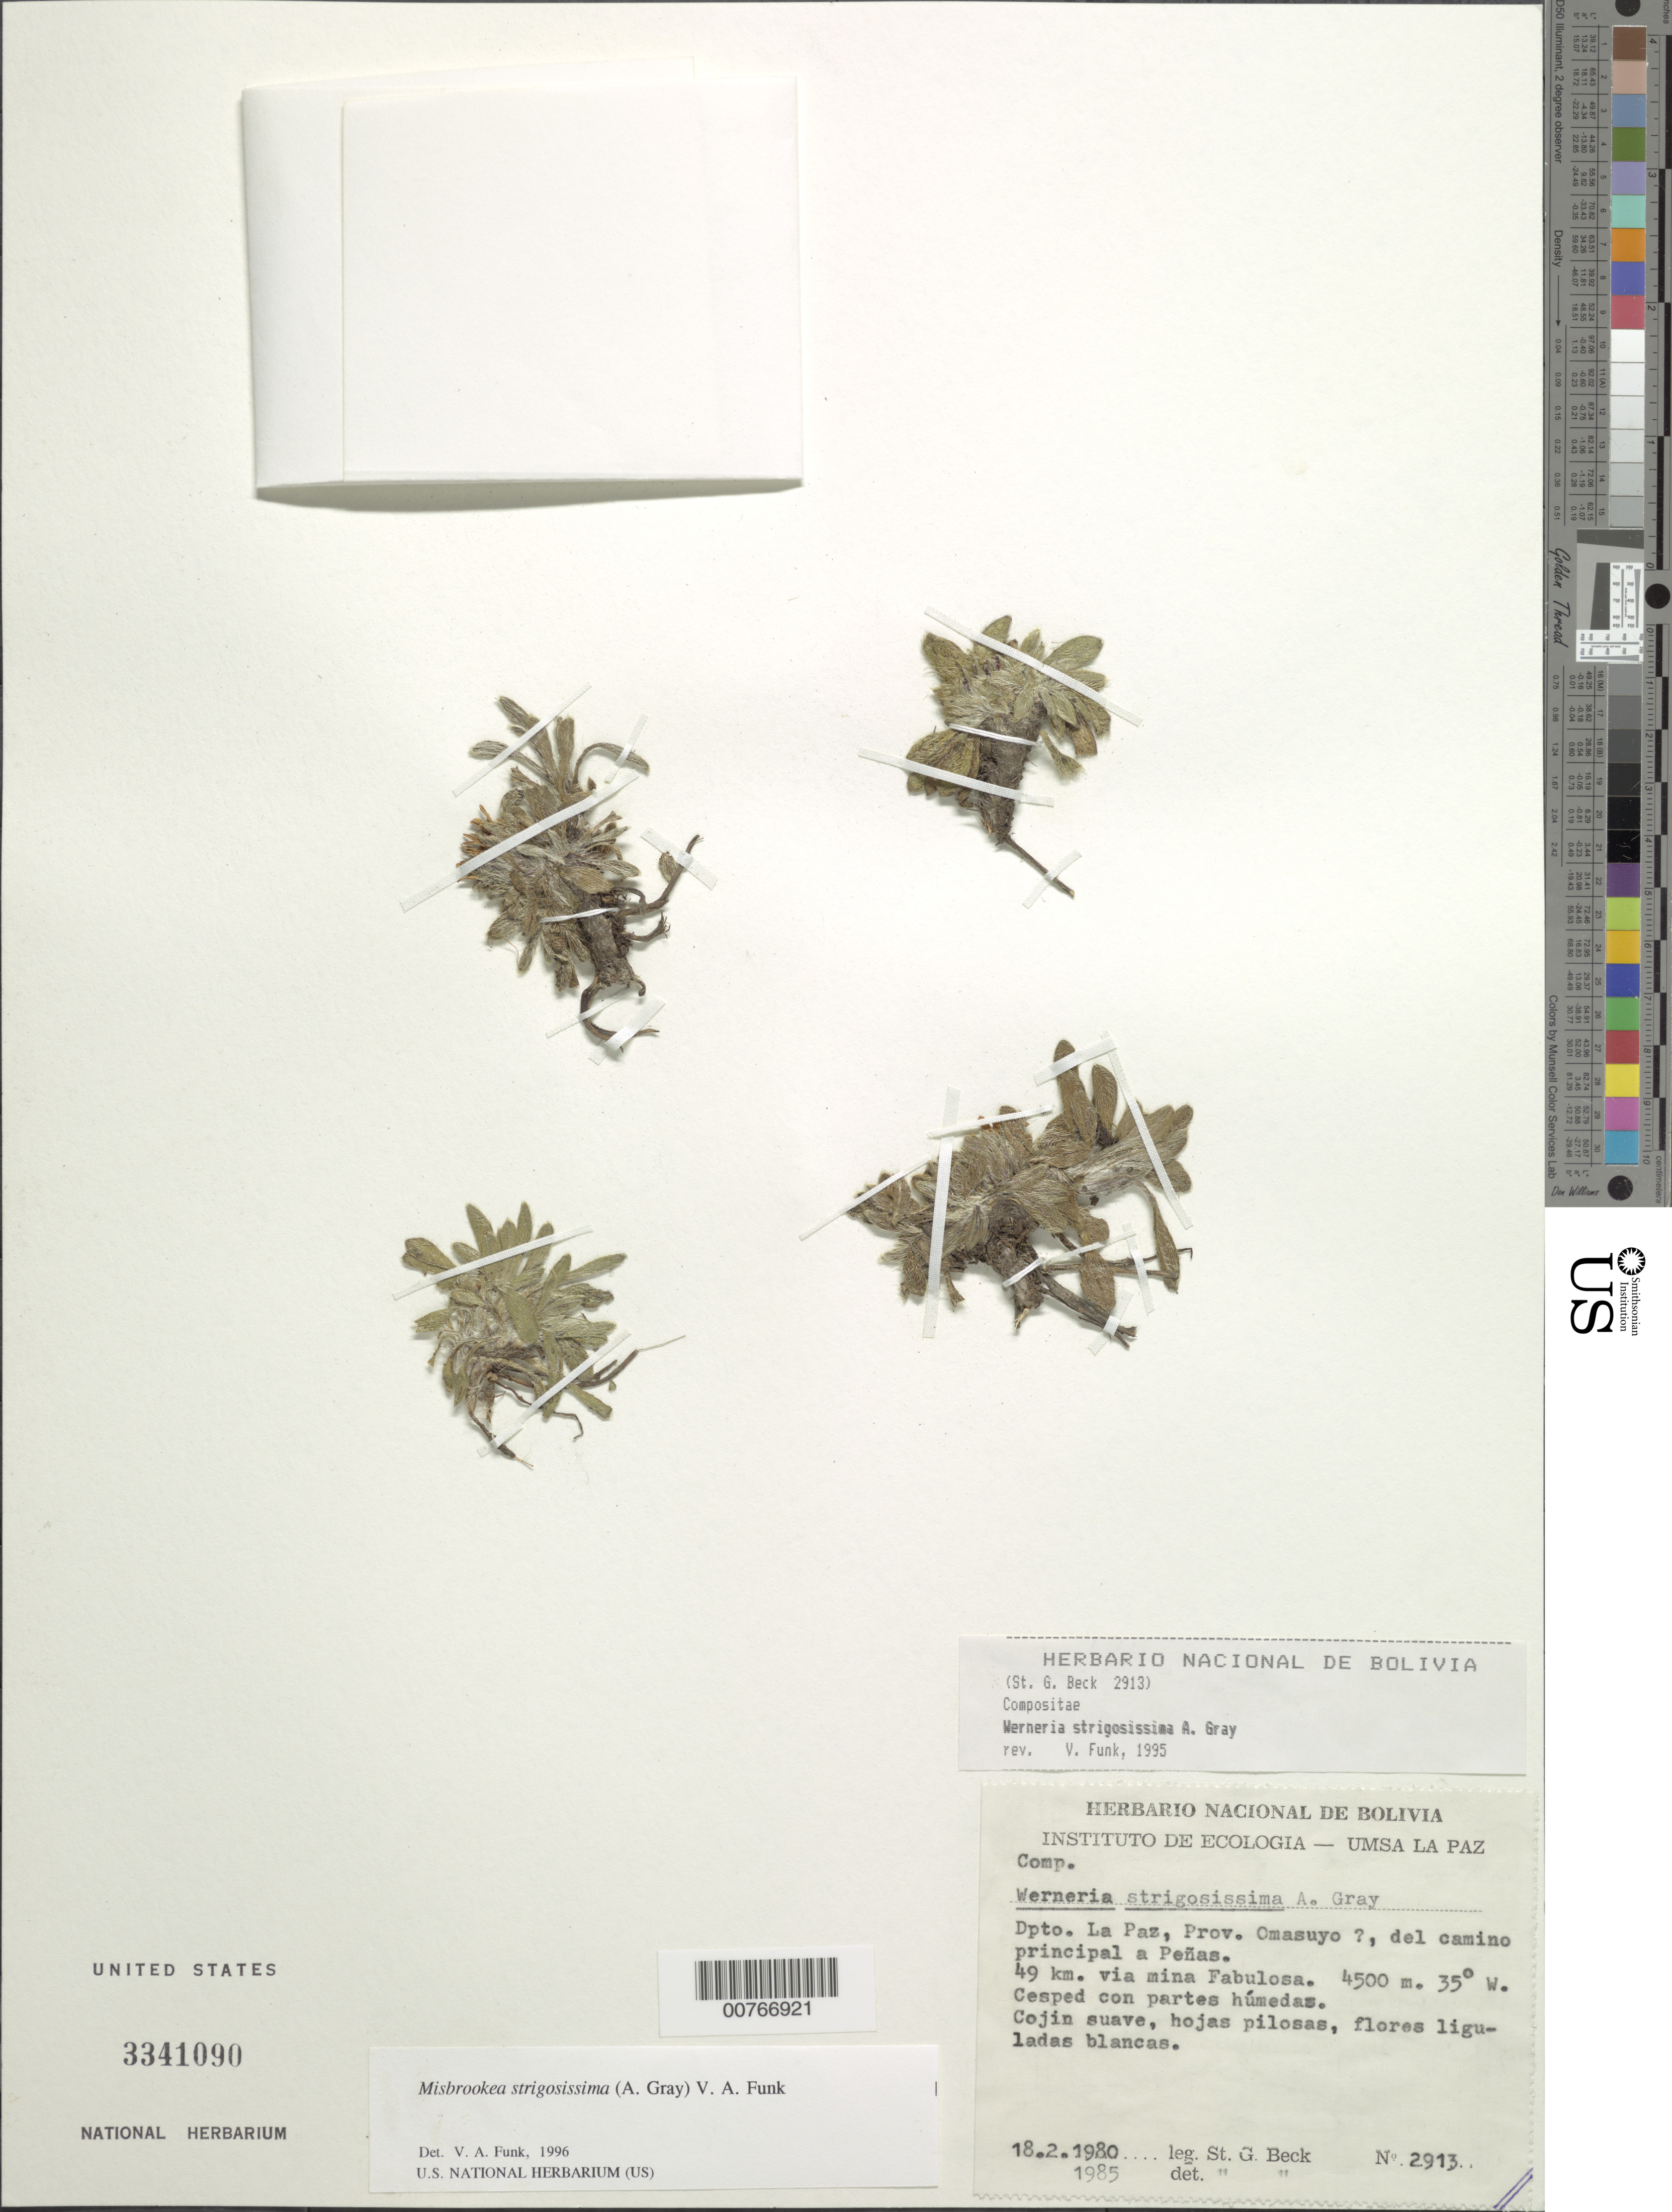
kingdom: Plantae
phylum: Tracheophyta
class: Magnoliopsida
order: Asterales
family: Asteraceae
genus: Misbrookea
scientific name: Misbrookea strigosissima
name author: (A. Gray) V.A. Funk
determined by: Funk, Vicki A., (BOT), Smithsonian Institution - National Museum of Natural History (UNITED STATES)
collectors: S. G. Beck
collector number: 2913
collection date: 1980-02-18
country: Bolivia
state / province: La Paz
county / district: Omasuyo ?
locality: Peñas, del camino principal; 49 km via mina Fabulosa. 35° W.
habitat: Cesped con partes húmedas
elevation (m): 4500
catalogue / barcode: US 3341090